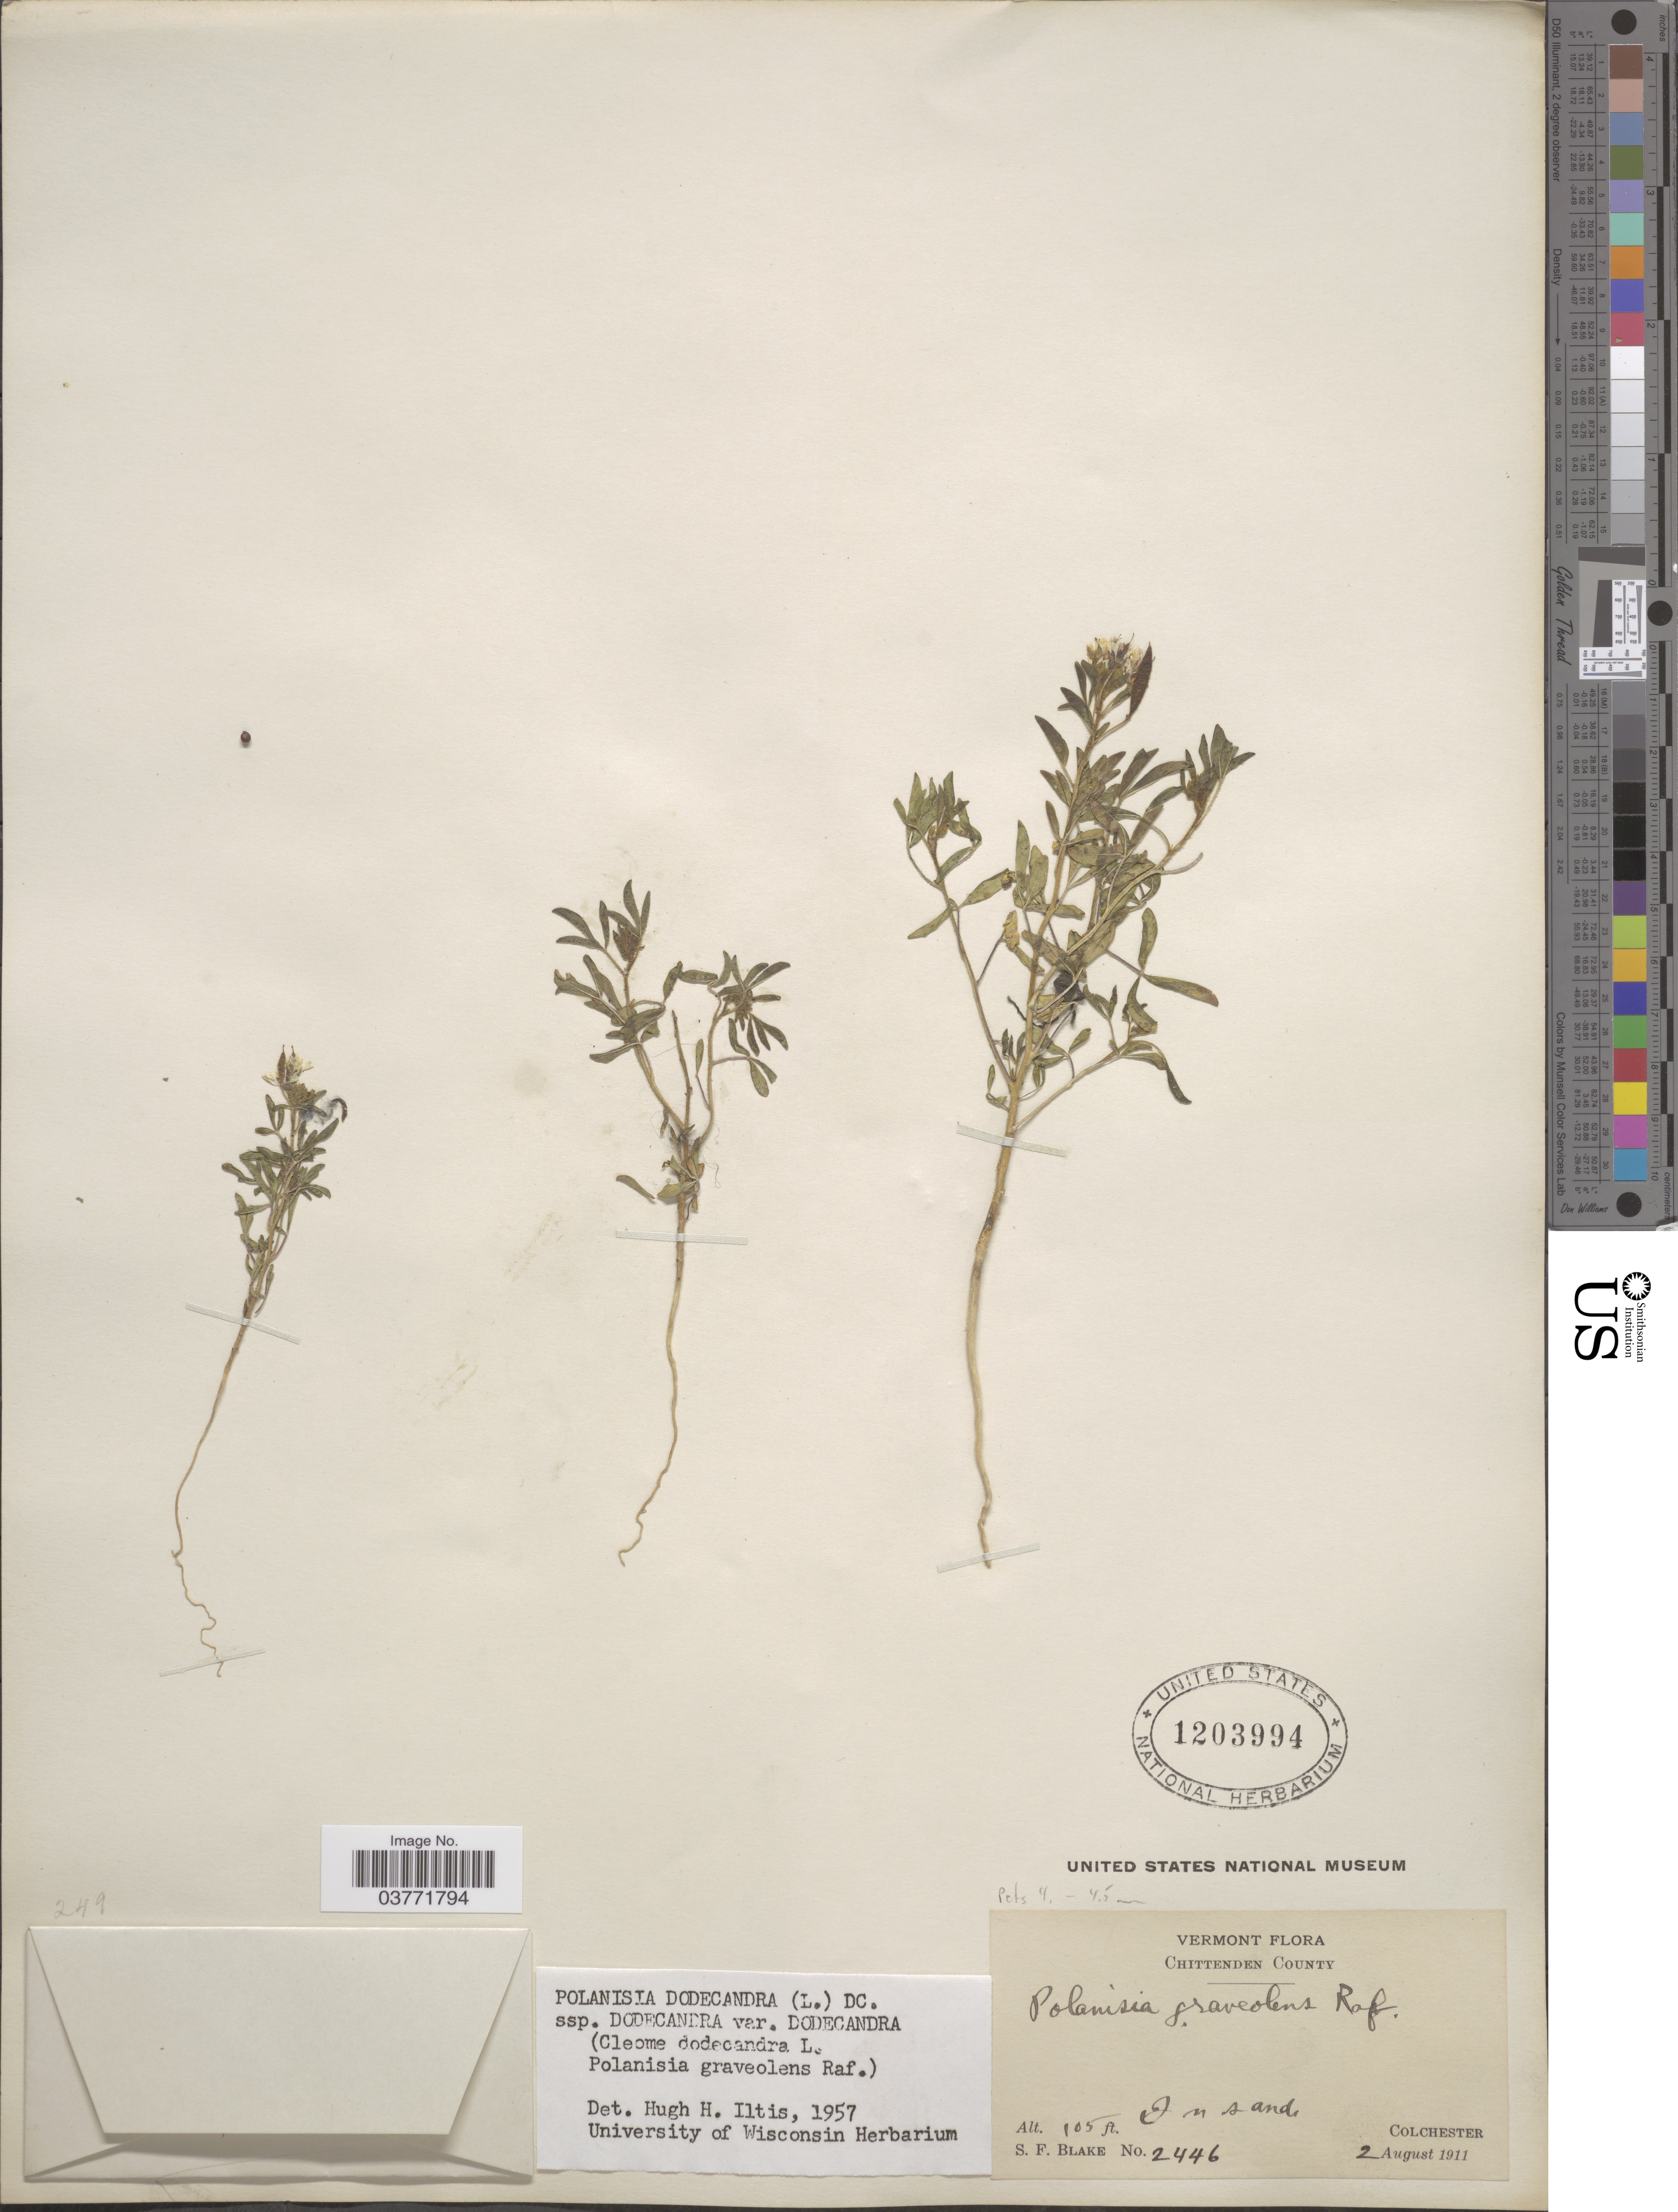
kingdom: Plantae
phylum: Tracheophyta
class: Magnoliopsida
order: Brassicales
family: Cleomaceae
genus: Polanisia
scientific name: Polanisia dodecandra subsp. dodecandra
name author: (L.) DC.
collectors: S. Blake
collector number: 2446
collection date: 1911-08-02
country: United States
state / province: Vermont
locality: Chittenden County. Colchester.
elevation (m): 32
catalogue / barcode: US 1203994